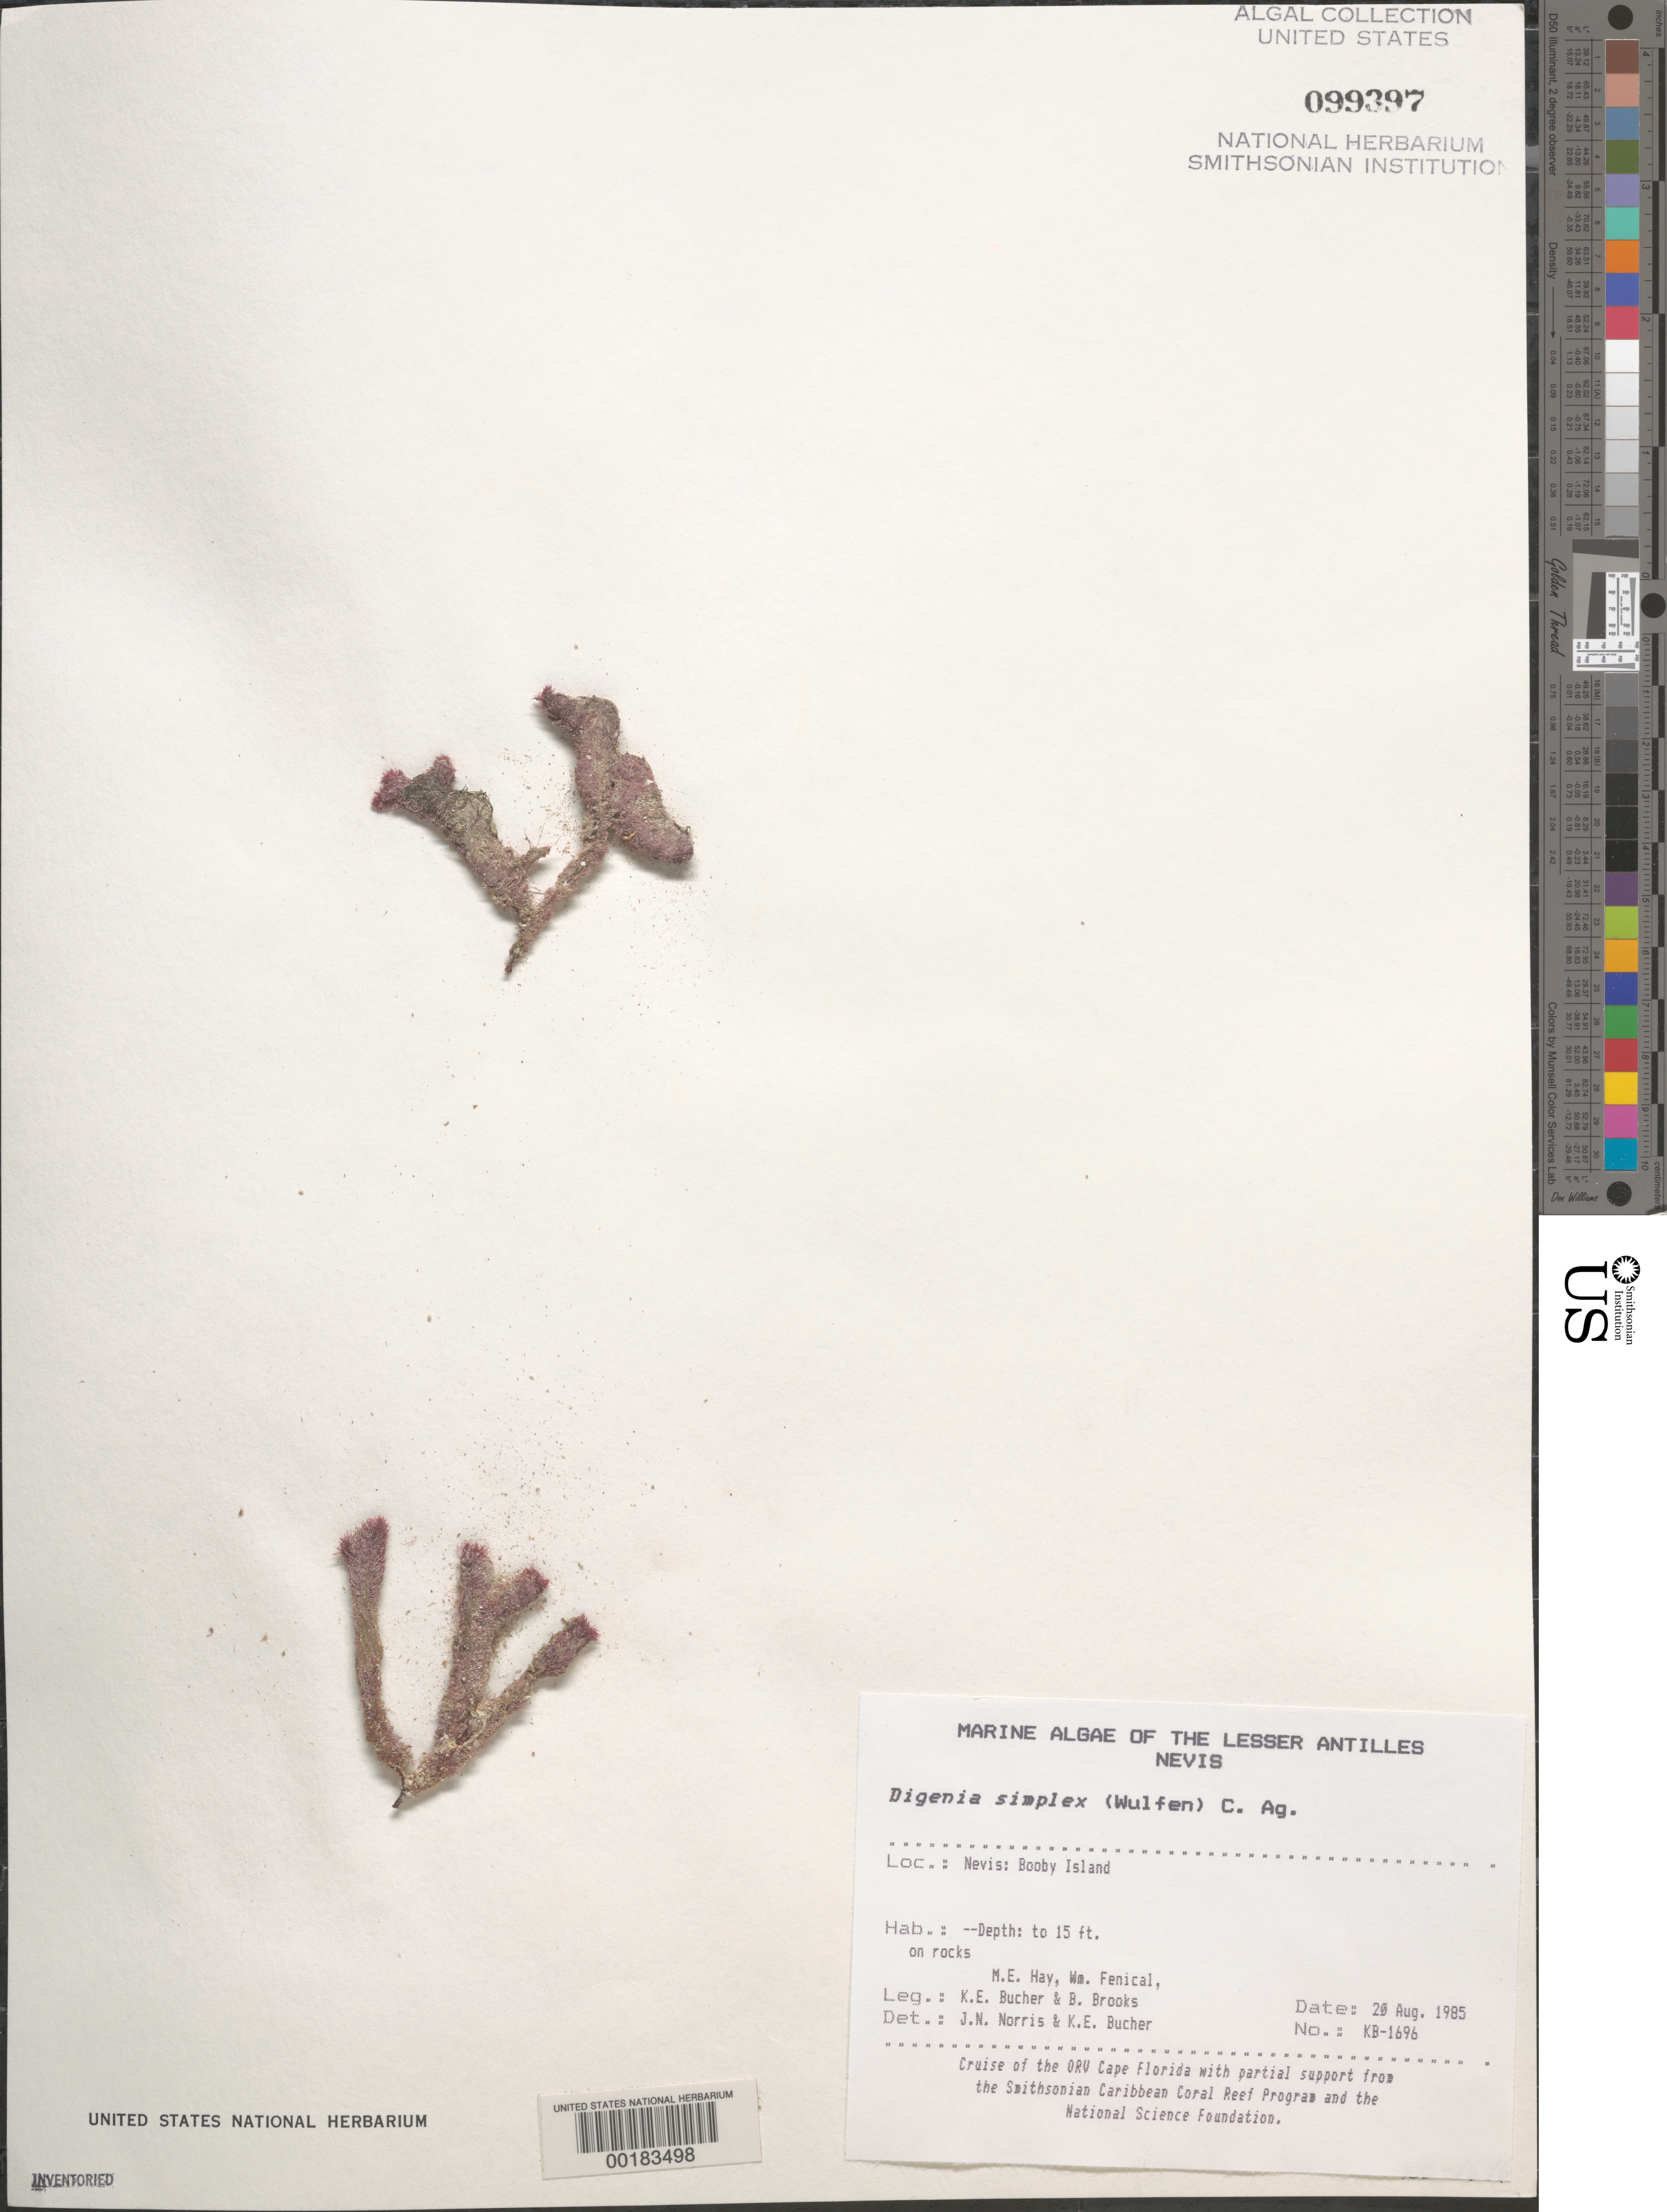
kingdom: Plantae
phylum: Rhodophyta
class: Florideophyceae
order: Ceramiales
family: Rhodomelaceae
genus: Digenea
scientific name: Digenea simplex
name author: (Wulfen) C. Agardh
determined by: Norris, J. N.; Bucher, K. E.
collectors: K. E. Bucher & B. Brooks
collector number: Kb-1696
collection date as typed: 20 Aug 1985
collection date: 1985-08-20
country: St. Christopher-Nevis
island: Nevis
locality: Booby Island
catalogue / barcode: US 99397